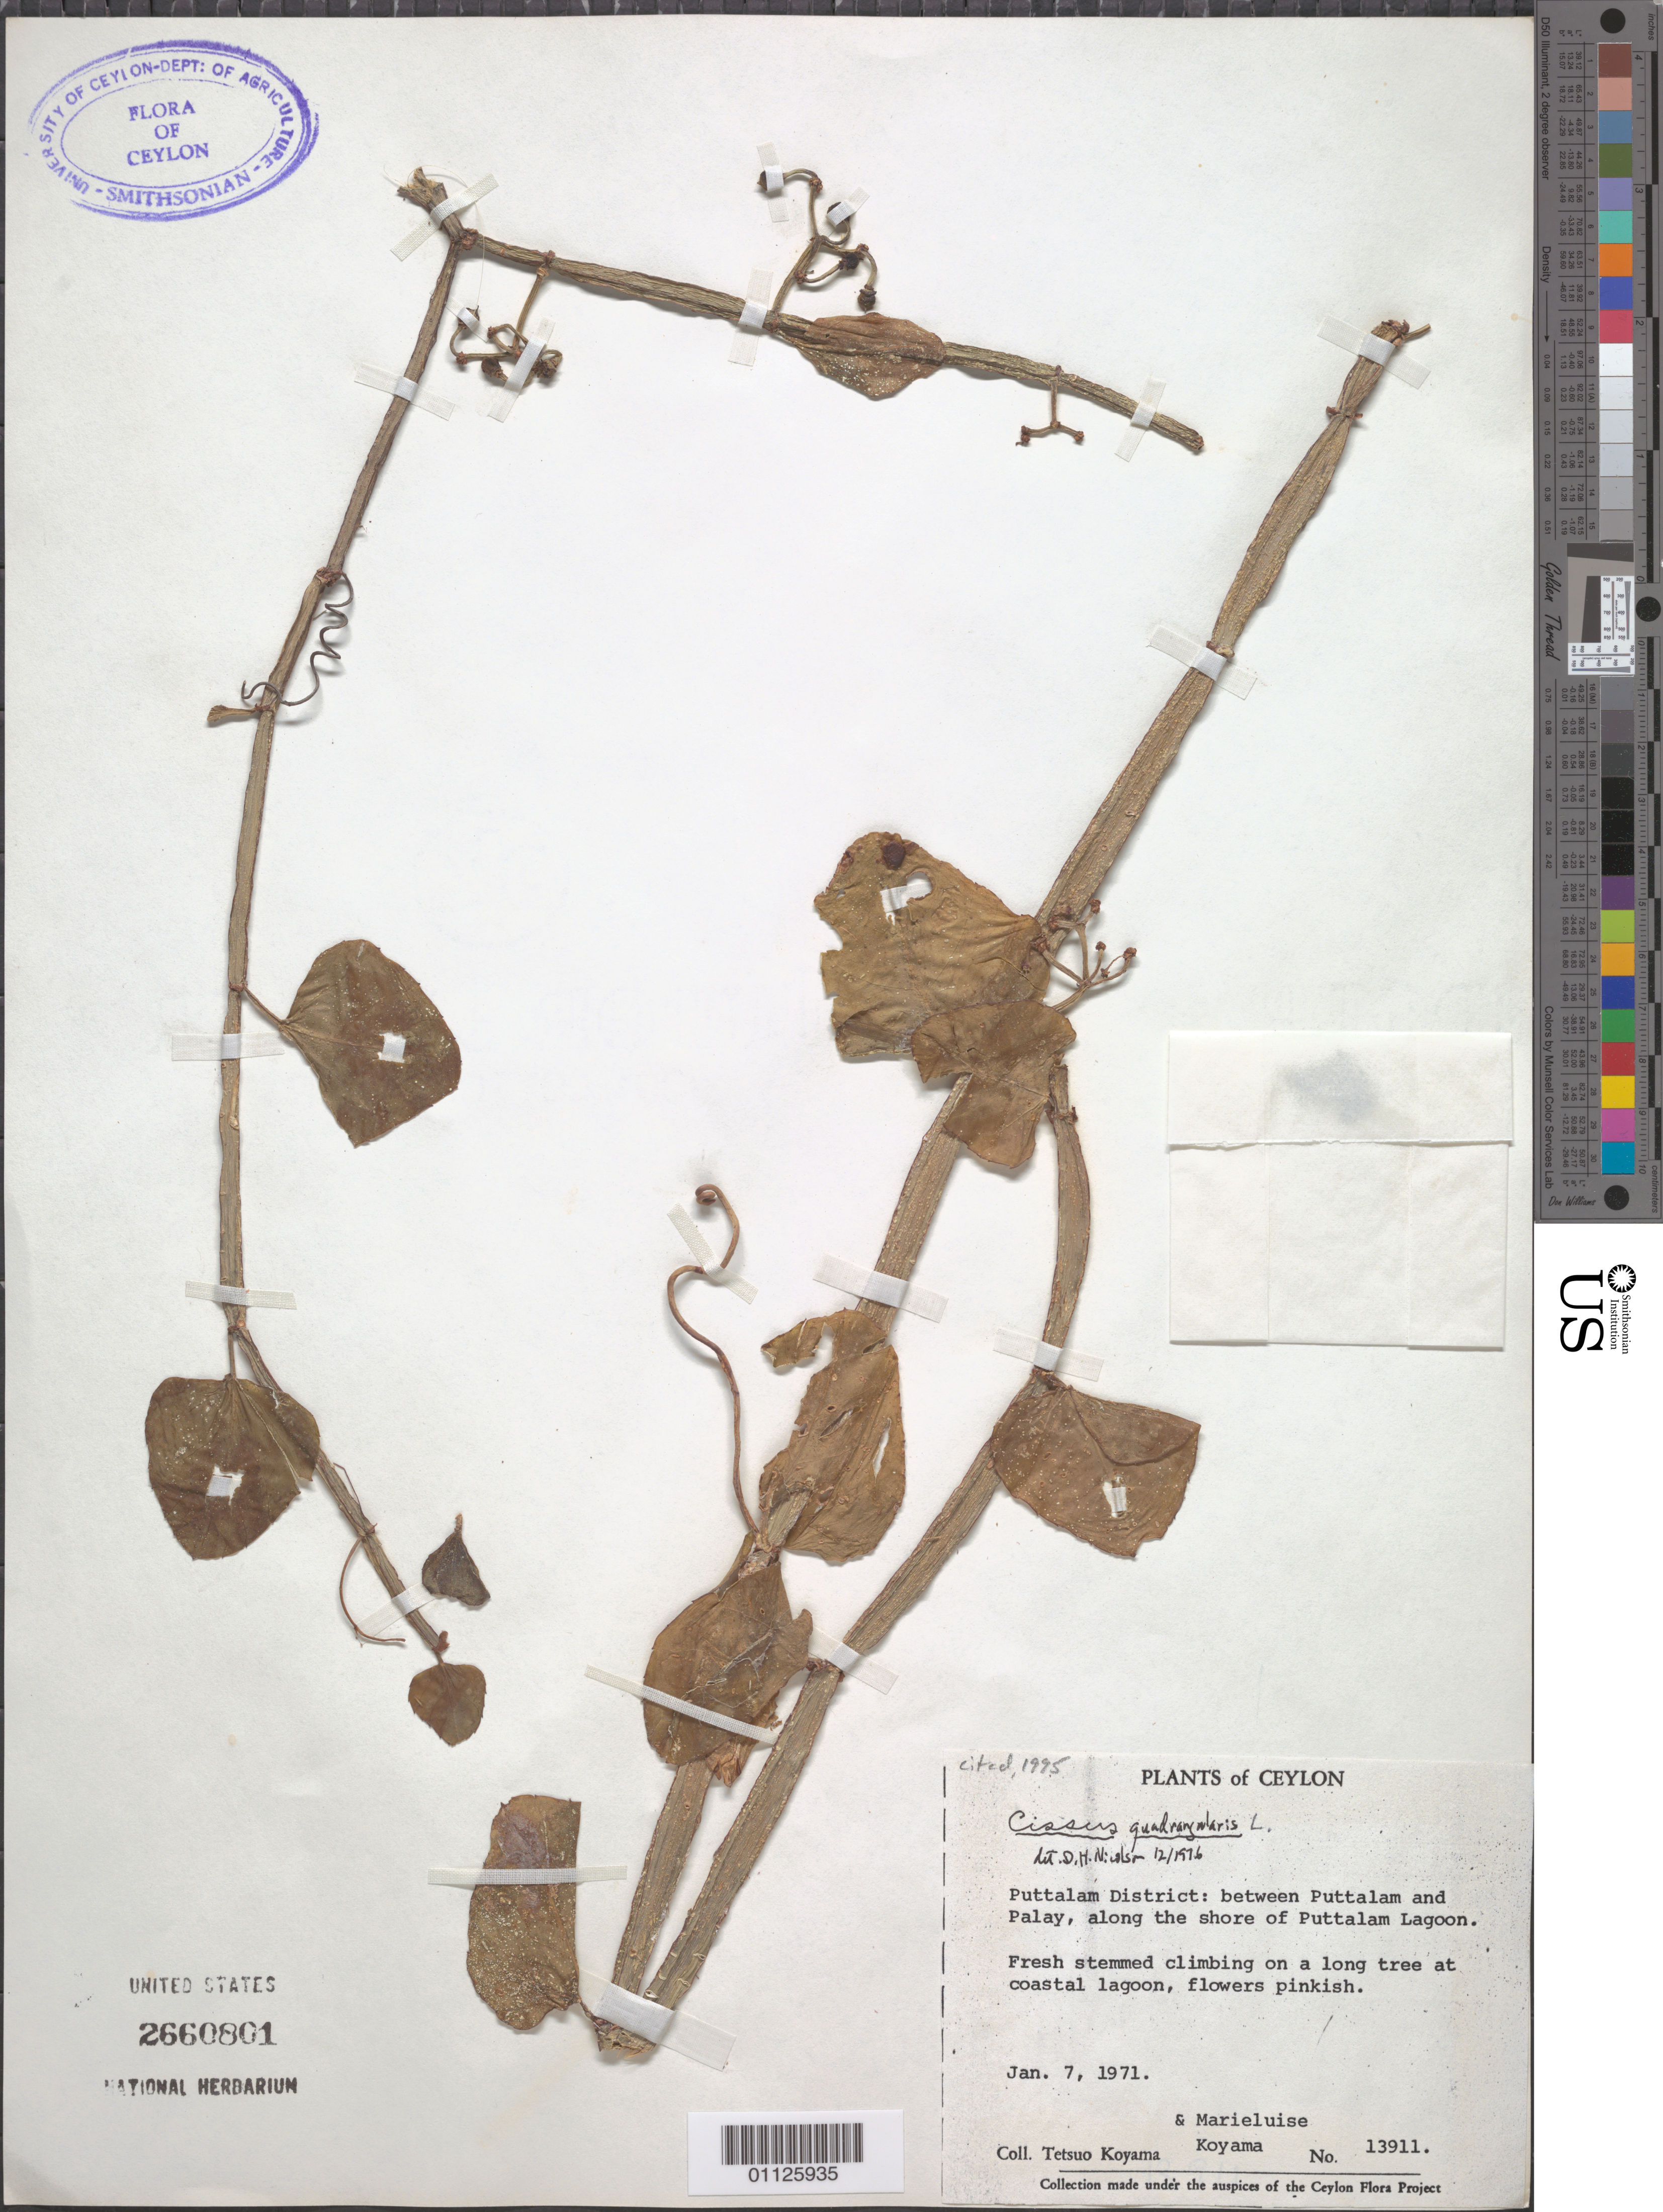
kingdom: Plantae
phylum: Tracheophyta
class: Magnoliopsida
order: Vitales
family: Vitaceae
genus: Cissus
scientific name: Cissus quadrangularis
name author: L.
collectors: T. Koyama & M. Koyama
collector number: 13911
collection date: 1971-01-07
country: Sri Lanka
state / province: North Western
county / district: Puttalam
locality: Between Puttalam and Palay, along the shore of Puttalam Lagoon.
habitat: Fresh stemmed climbing on a long tree at coastal lagoon.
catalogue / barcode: US 2660801